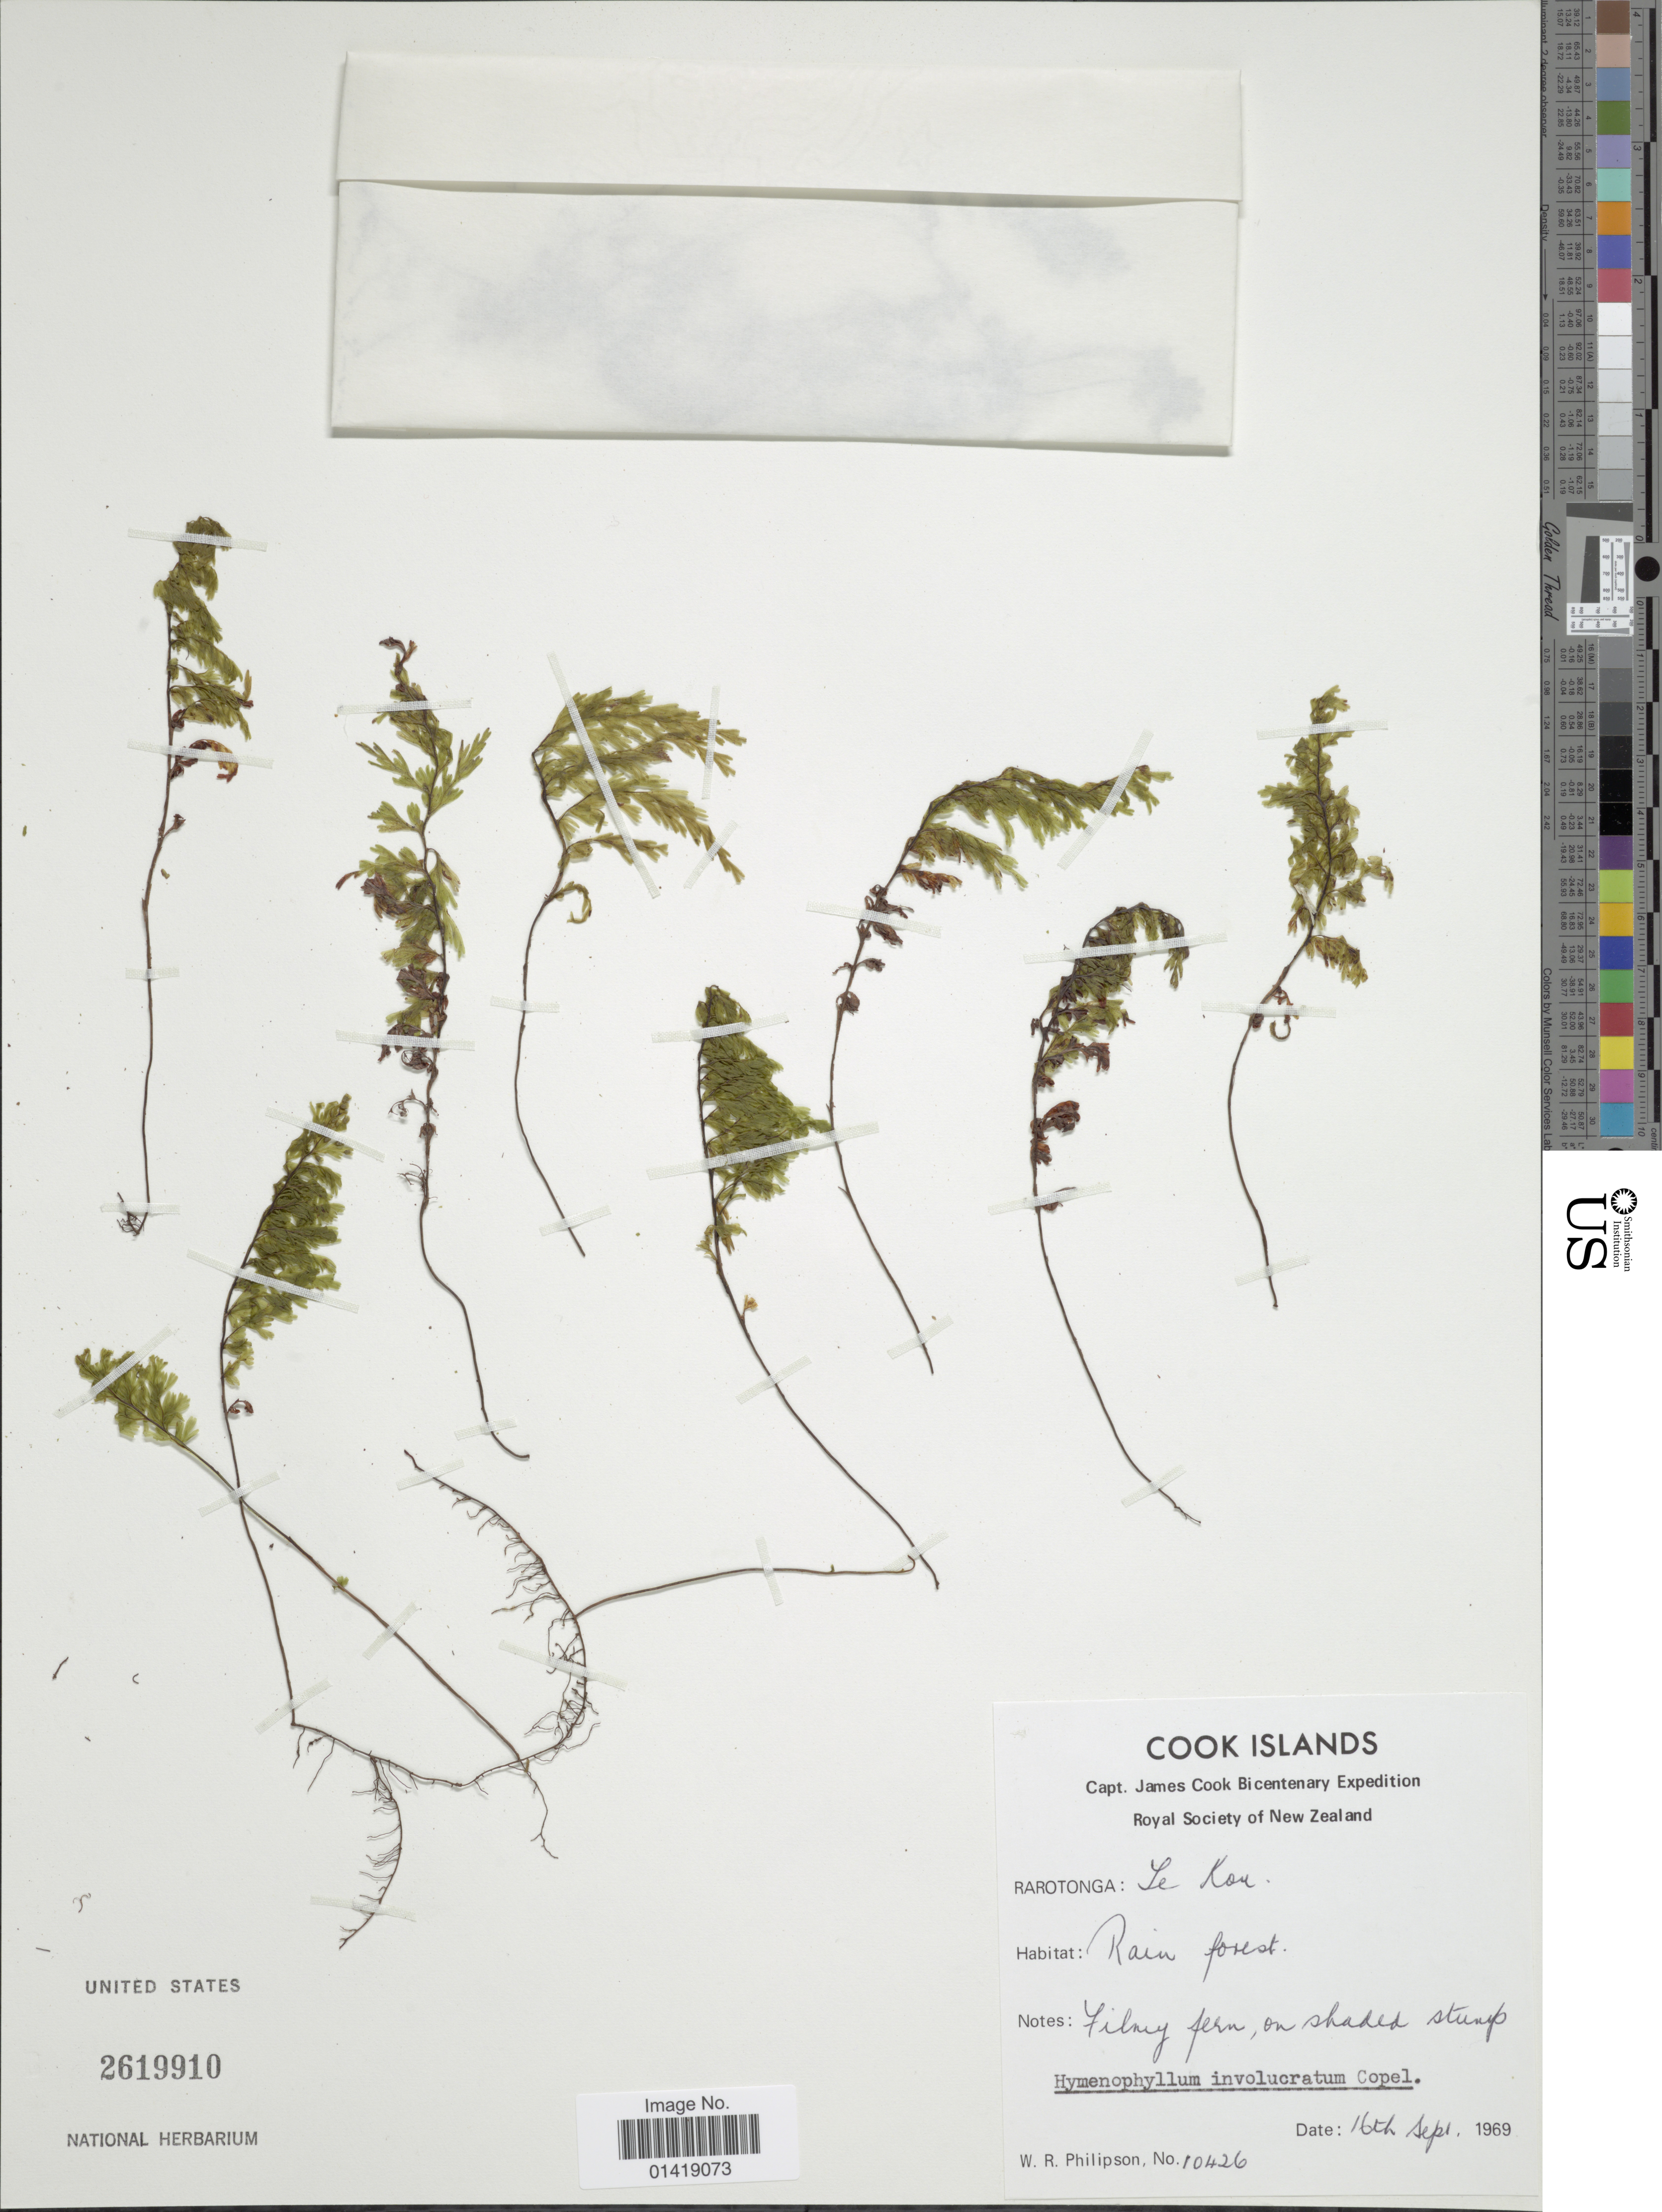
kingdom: Plantae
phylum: Tracheophyta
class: Polypodiopsida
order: Hymenophyllales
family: Hymenophyllaceae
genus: Hymenophyllum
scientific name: Hymenophyllum involucratum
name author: Copel.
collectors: W. R. Philipson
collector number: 10426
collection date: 1969-09-16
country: Cook Islands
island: Rarotonga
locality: Royal Society of New Zealand Rarotonga Le Kou [interpreted]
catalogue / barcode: US 2619910